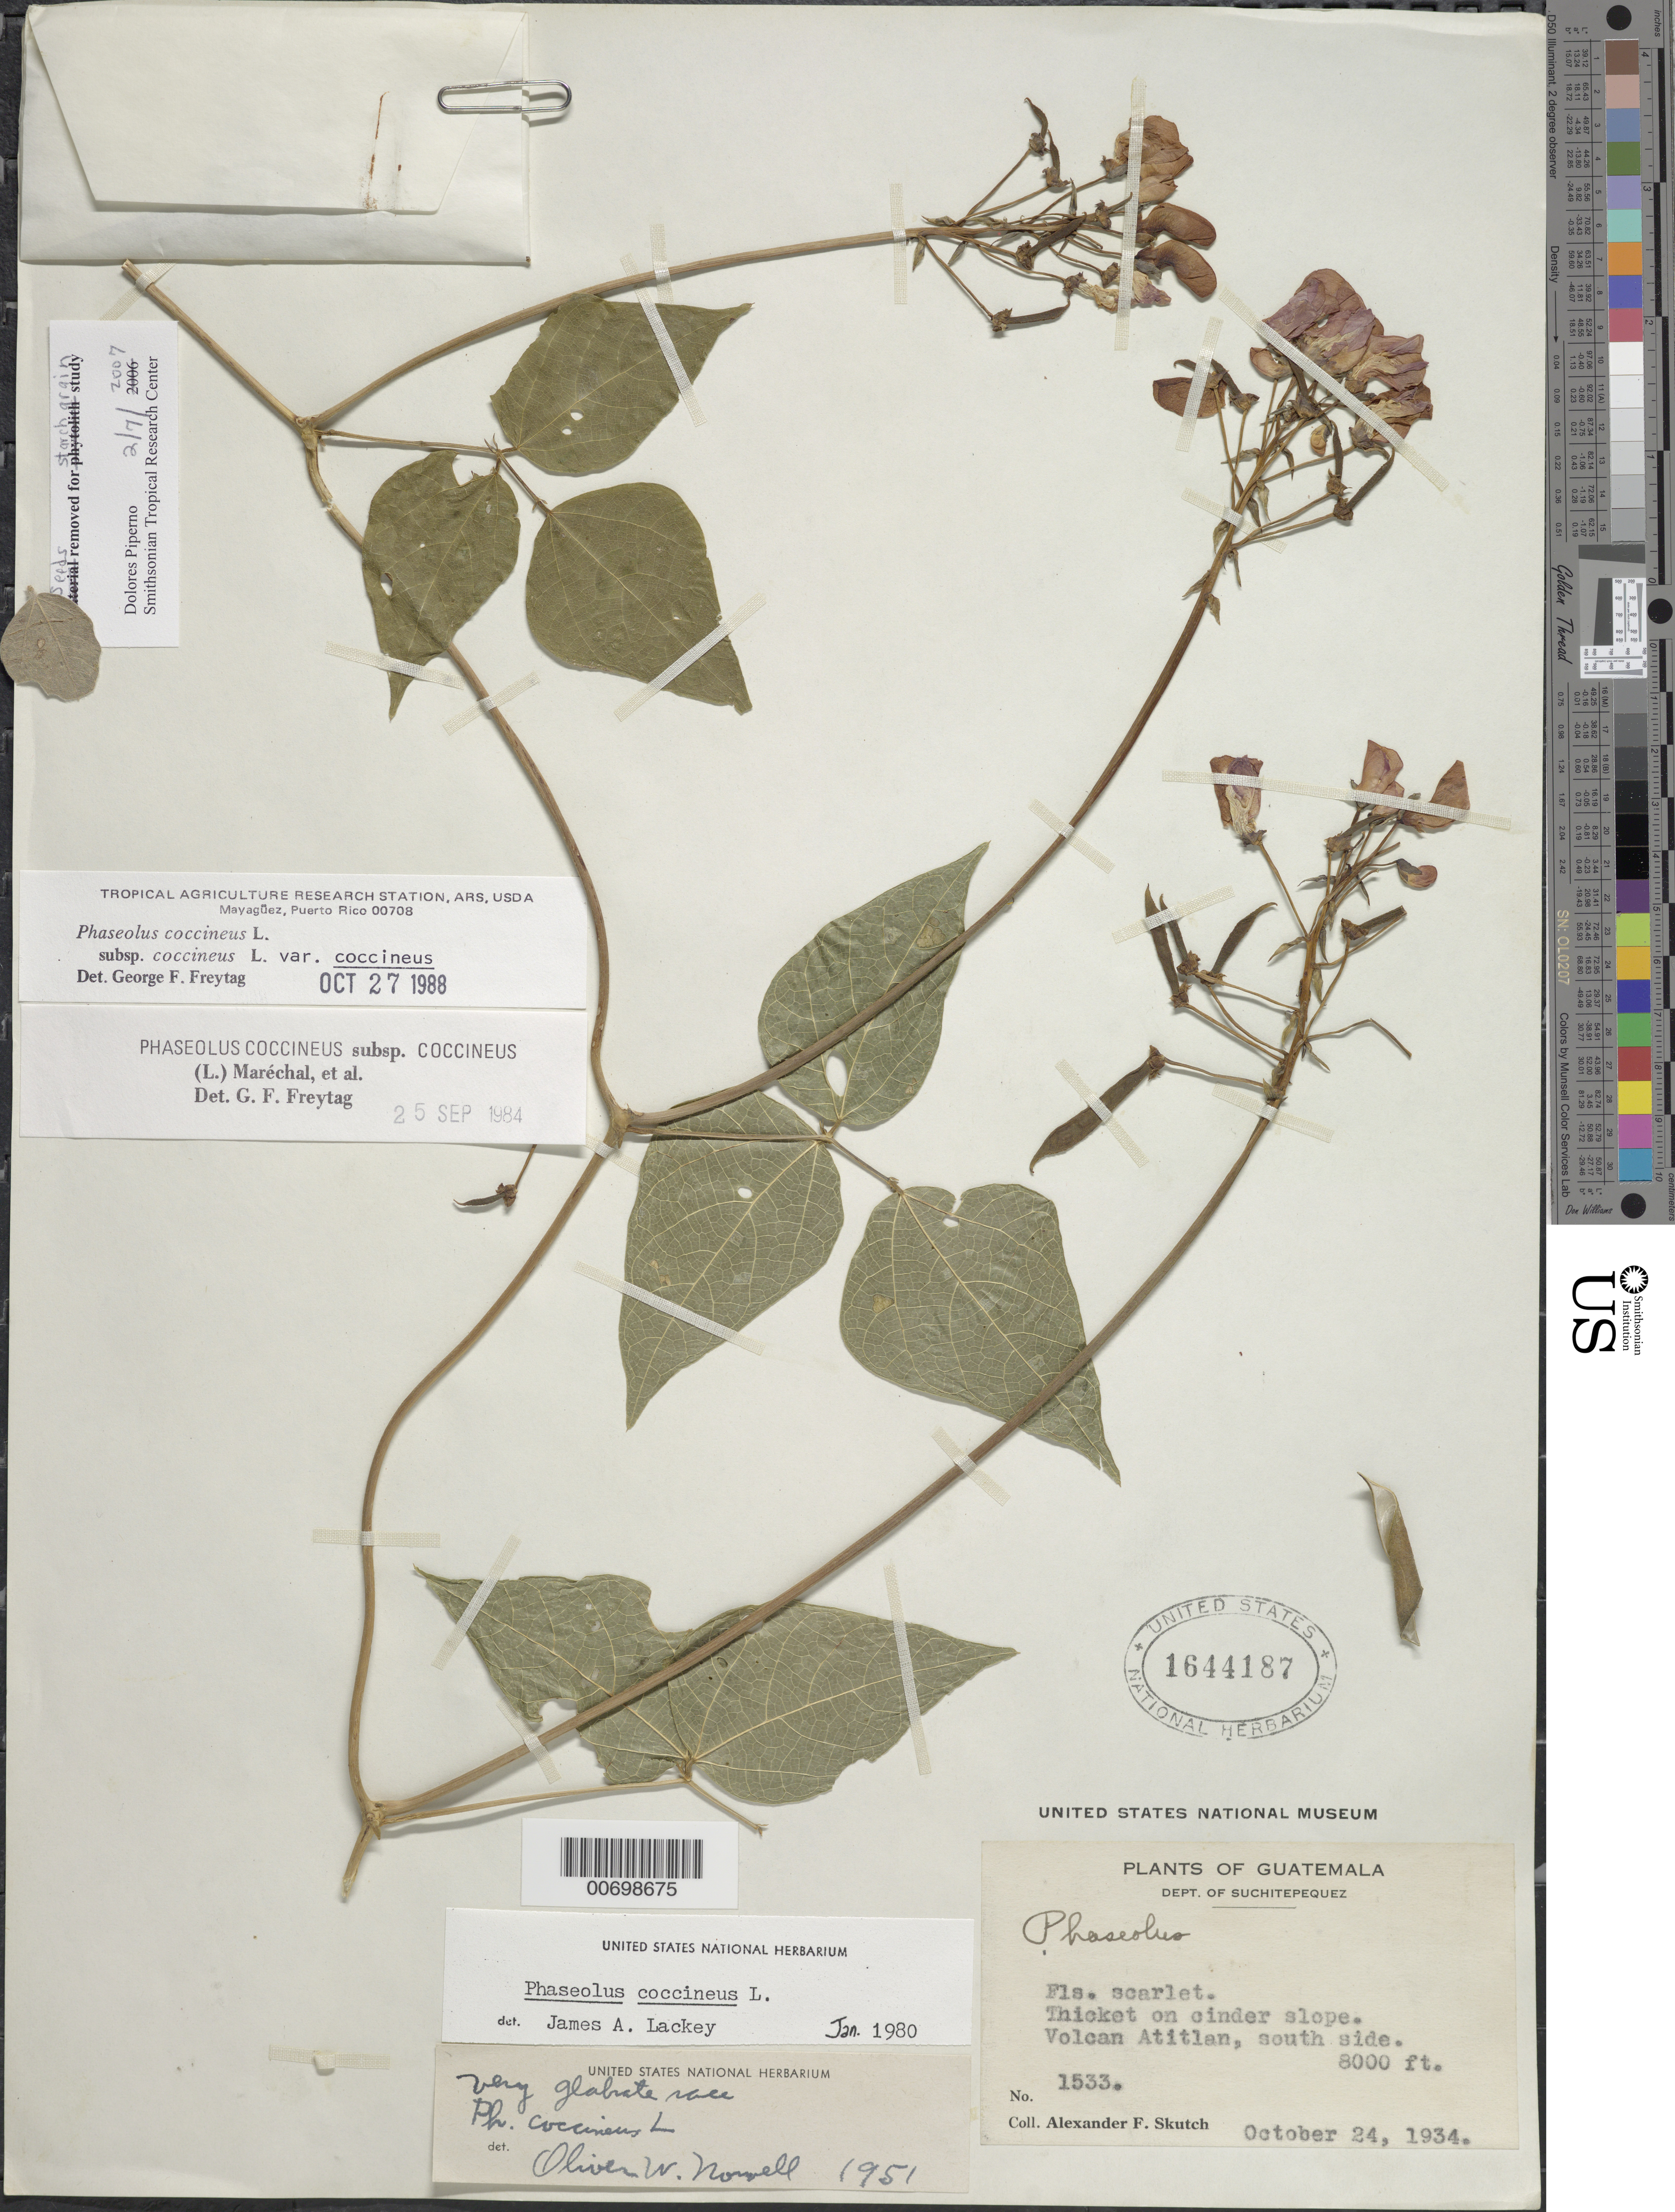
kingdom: Plantae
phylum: Tracheophyta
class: Magnoliopsida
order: Fabales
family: Fabaceae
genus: Phaseolus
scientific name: Phaseolus coccineus var. coccineus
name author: L.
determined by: Freytag, G. F.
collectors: A. F. Skutch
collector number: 1533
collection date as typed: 24 Oct 1934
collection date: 1934-10-24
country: Guatemala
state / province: Sololá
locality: Volcan Atitlan, south side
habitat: Ticket on cinder slope.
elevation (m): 2438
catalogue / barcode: US 1644187